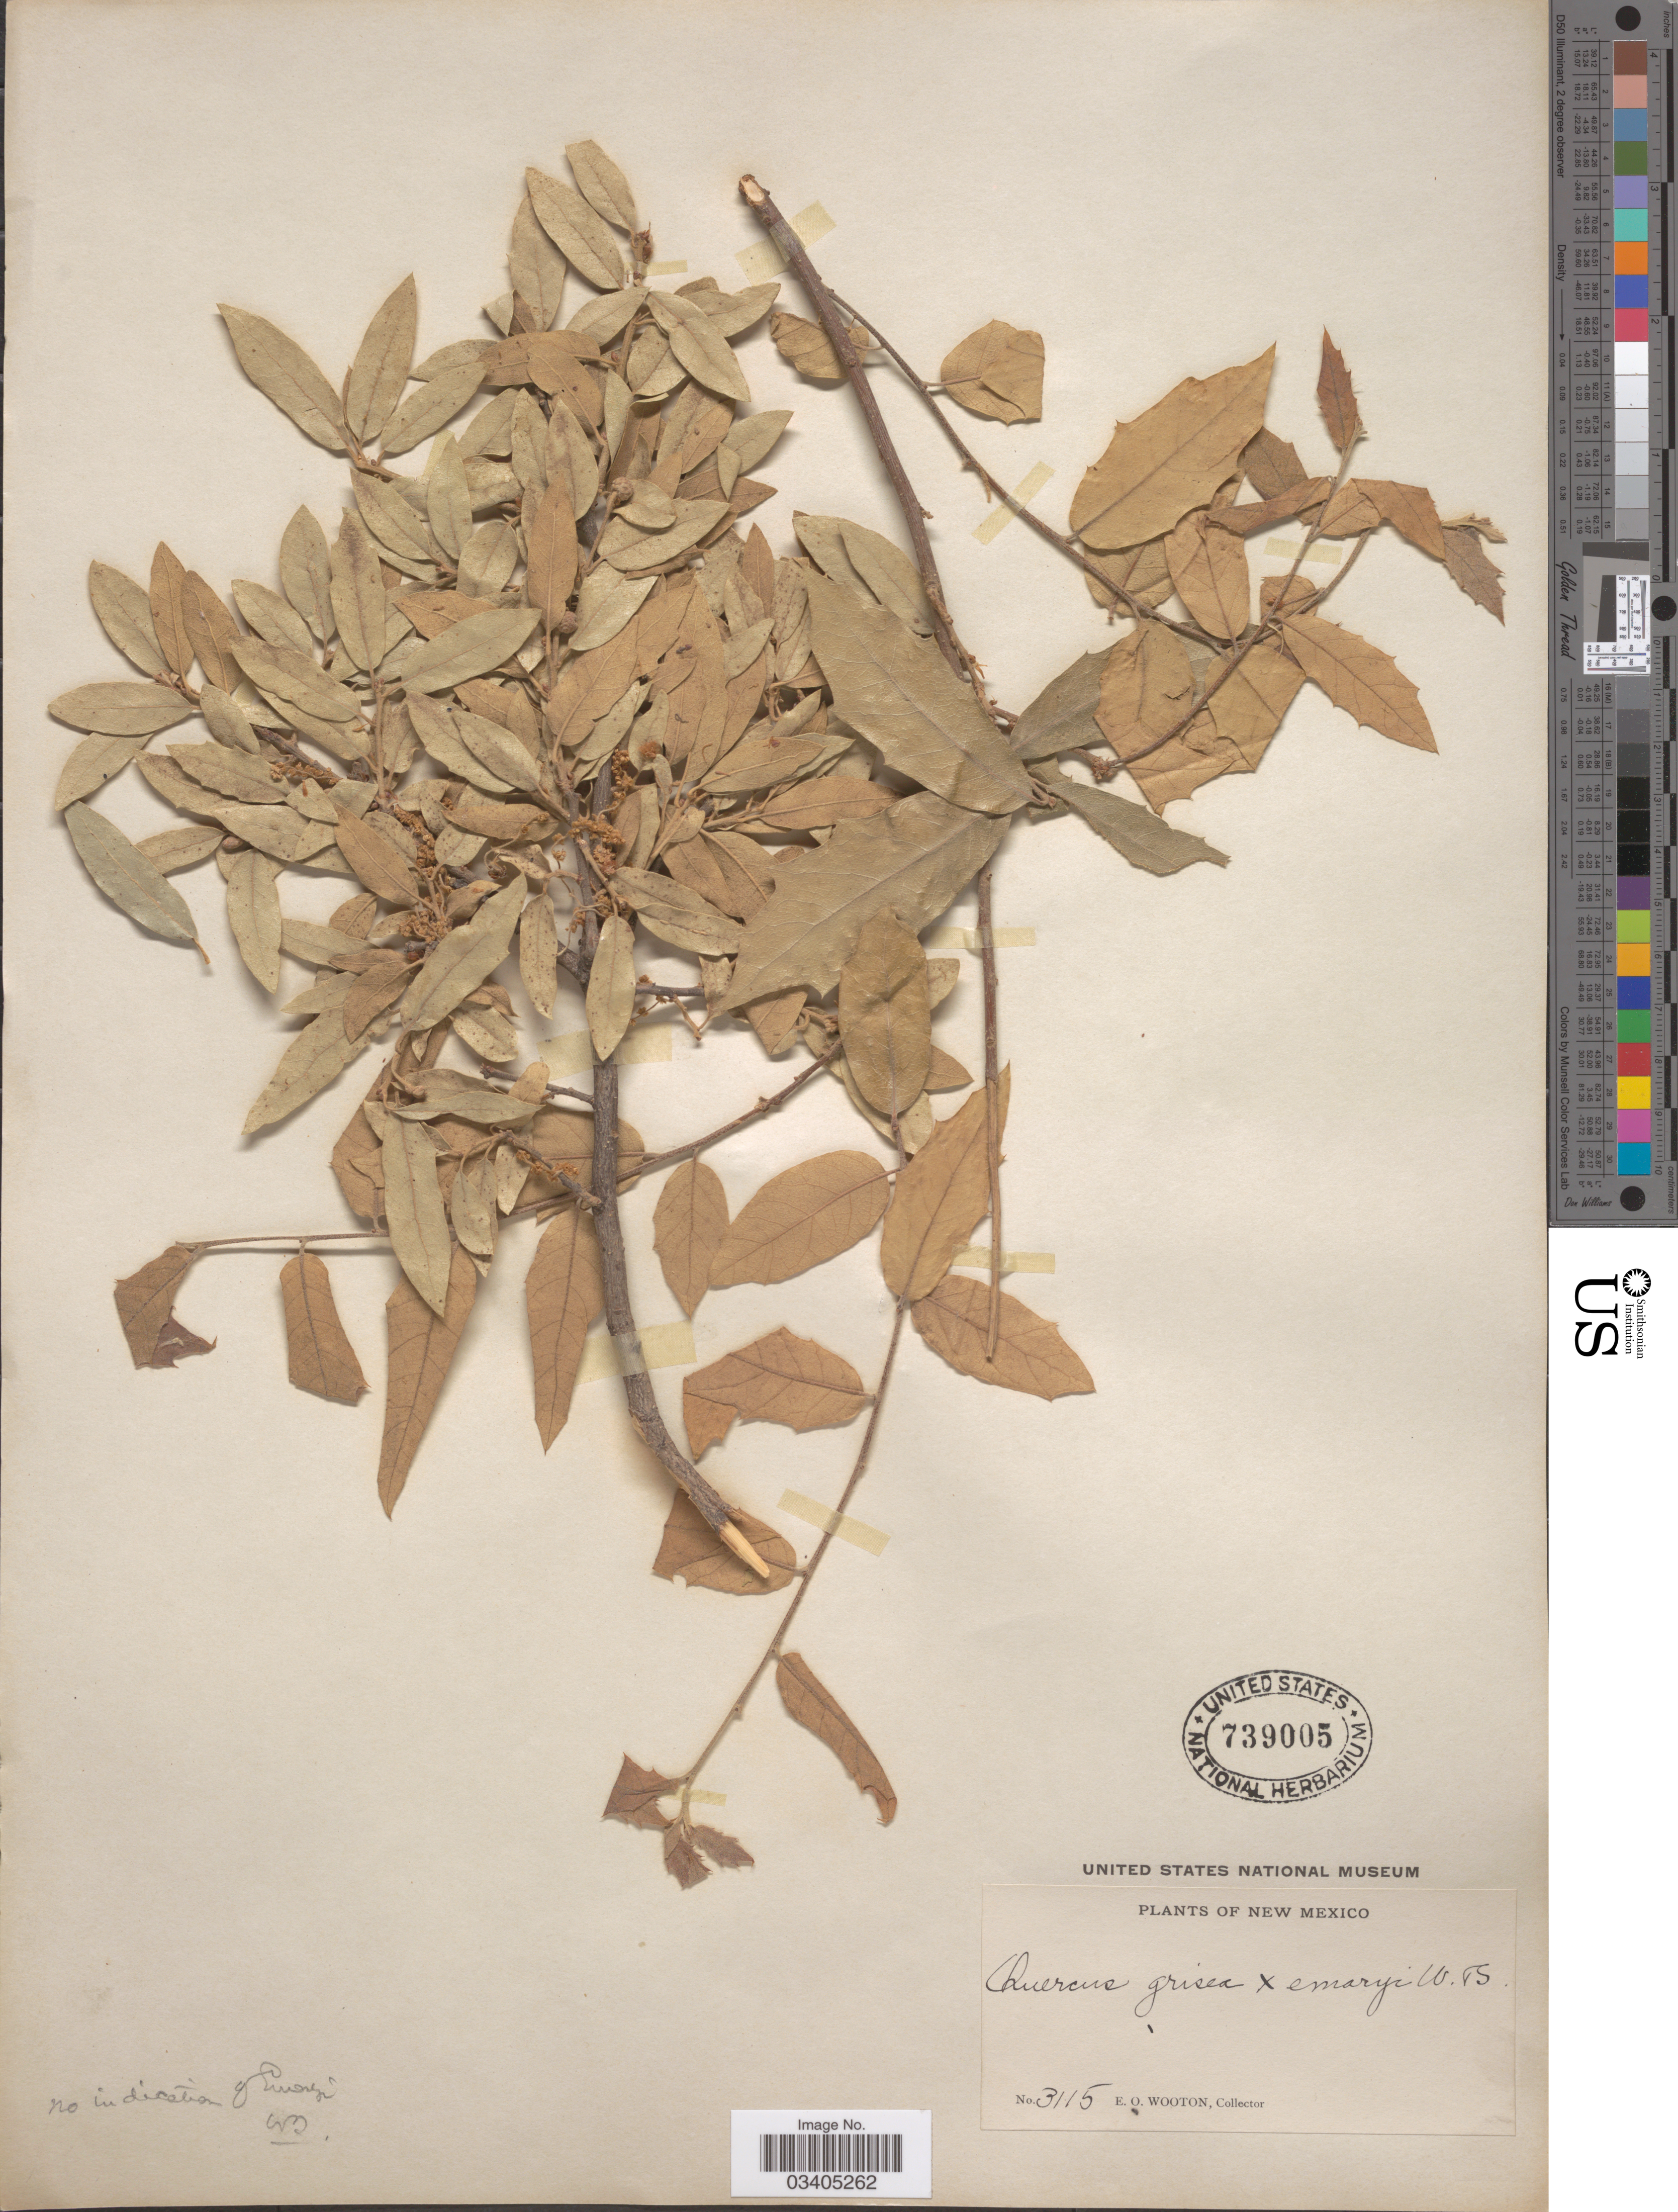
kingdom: Plantae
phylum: Tracheophyta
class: Magnoliopsida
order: Fagales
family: Fagaceae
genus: Quercus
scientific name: Quercus grisea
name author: Liebm.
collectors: E. O. Wooton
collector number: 3115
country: United States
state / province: New Mexico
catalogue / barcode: US 739005